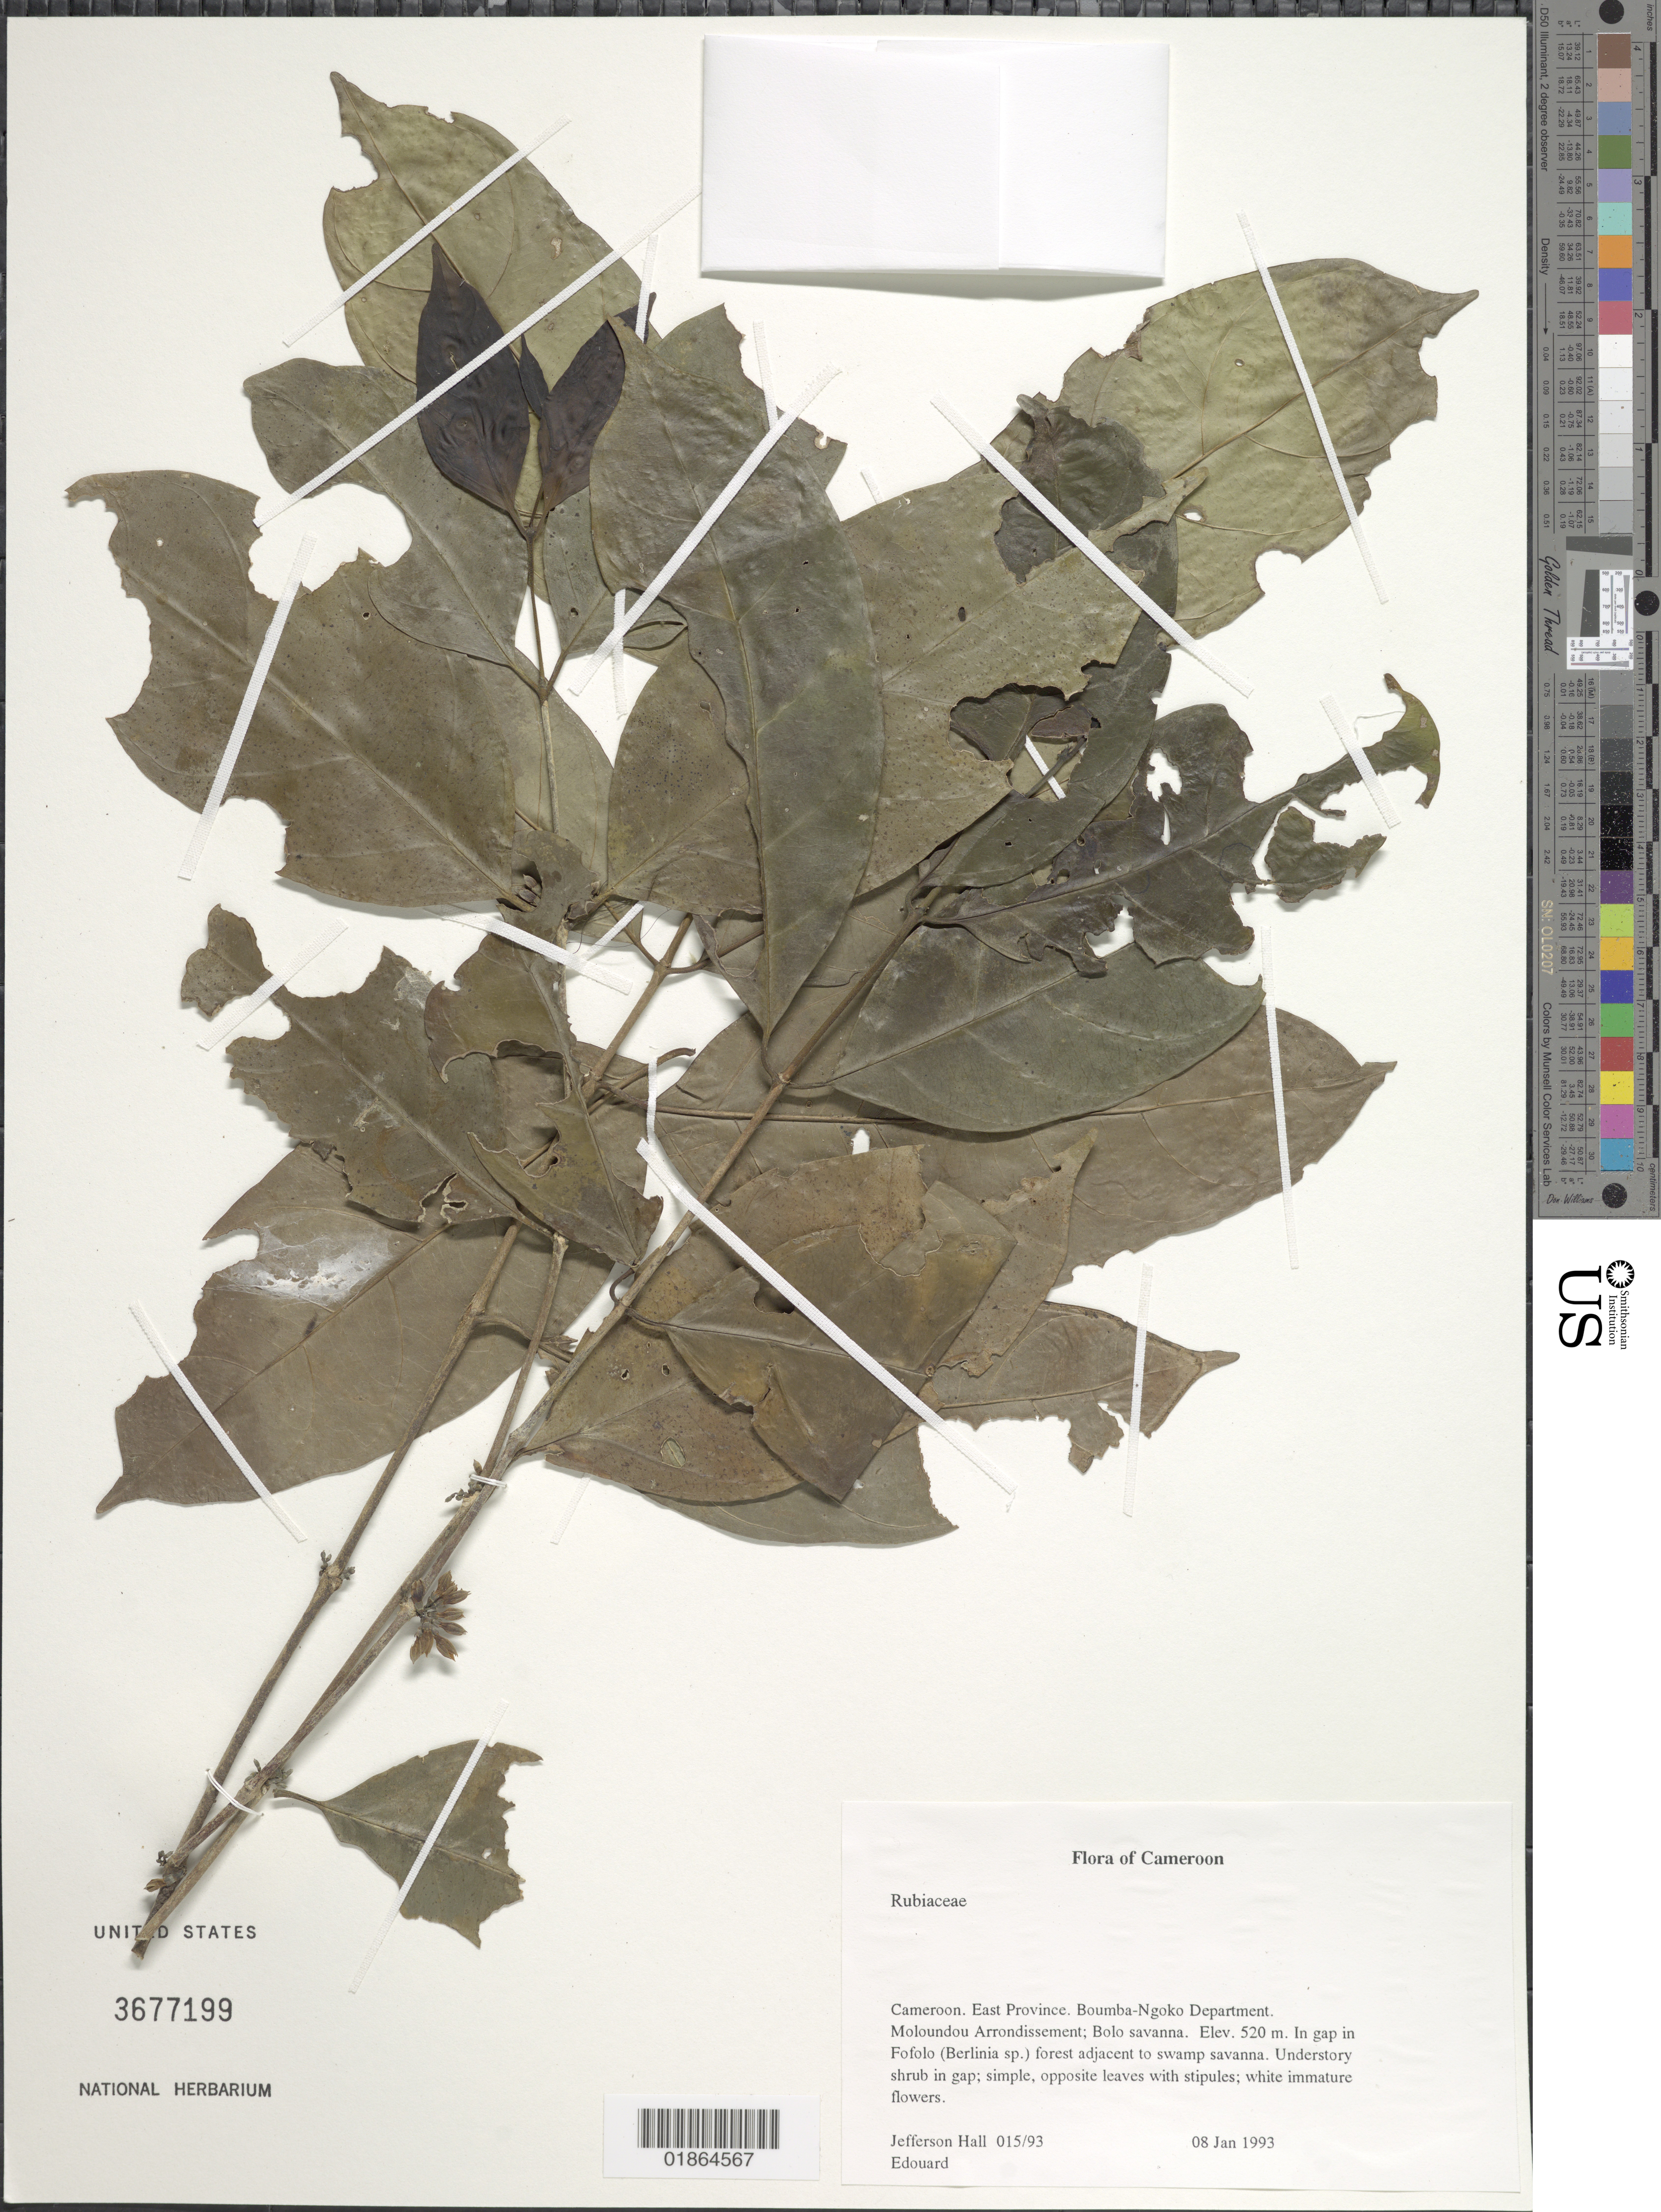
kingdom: Plantae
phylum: Tracheophyta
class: Magnoliopsida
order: Gentianales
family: Rubiaceae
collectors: J. Hall & -. Edouard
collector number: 015/93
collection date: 1993-01-08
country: Cameroon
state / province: Est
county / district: Boumba-ngoko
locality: Moloundou Arrondissement; Bolo savanna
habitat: In gap in Fofolo (Berlinia sp.) forest adjacent to swamp savanna.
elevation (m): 520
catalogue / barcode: US 3677199